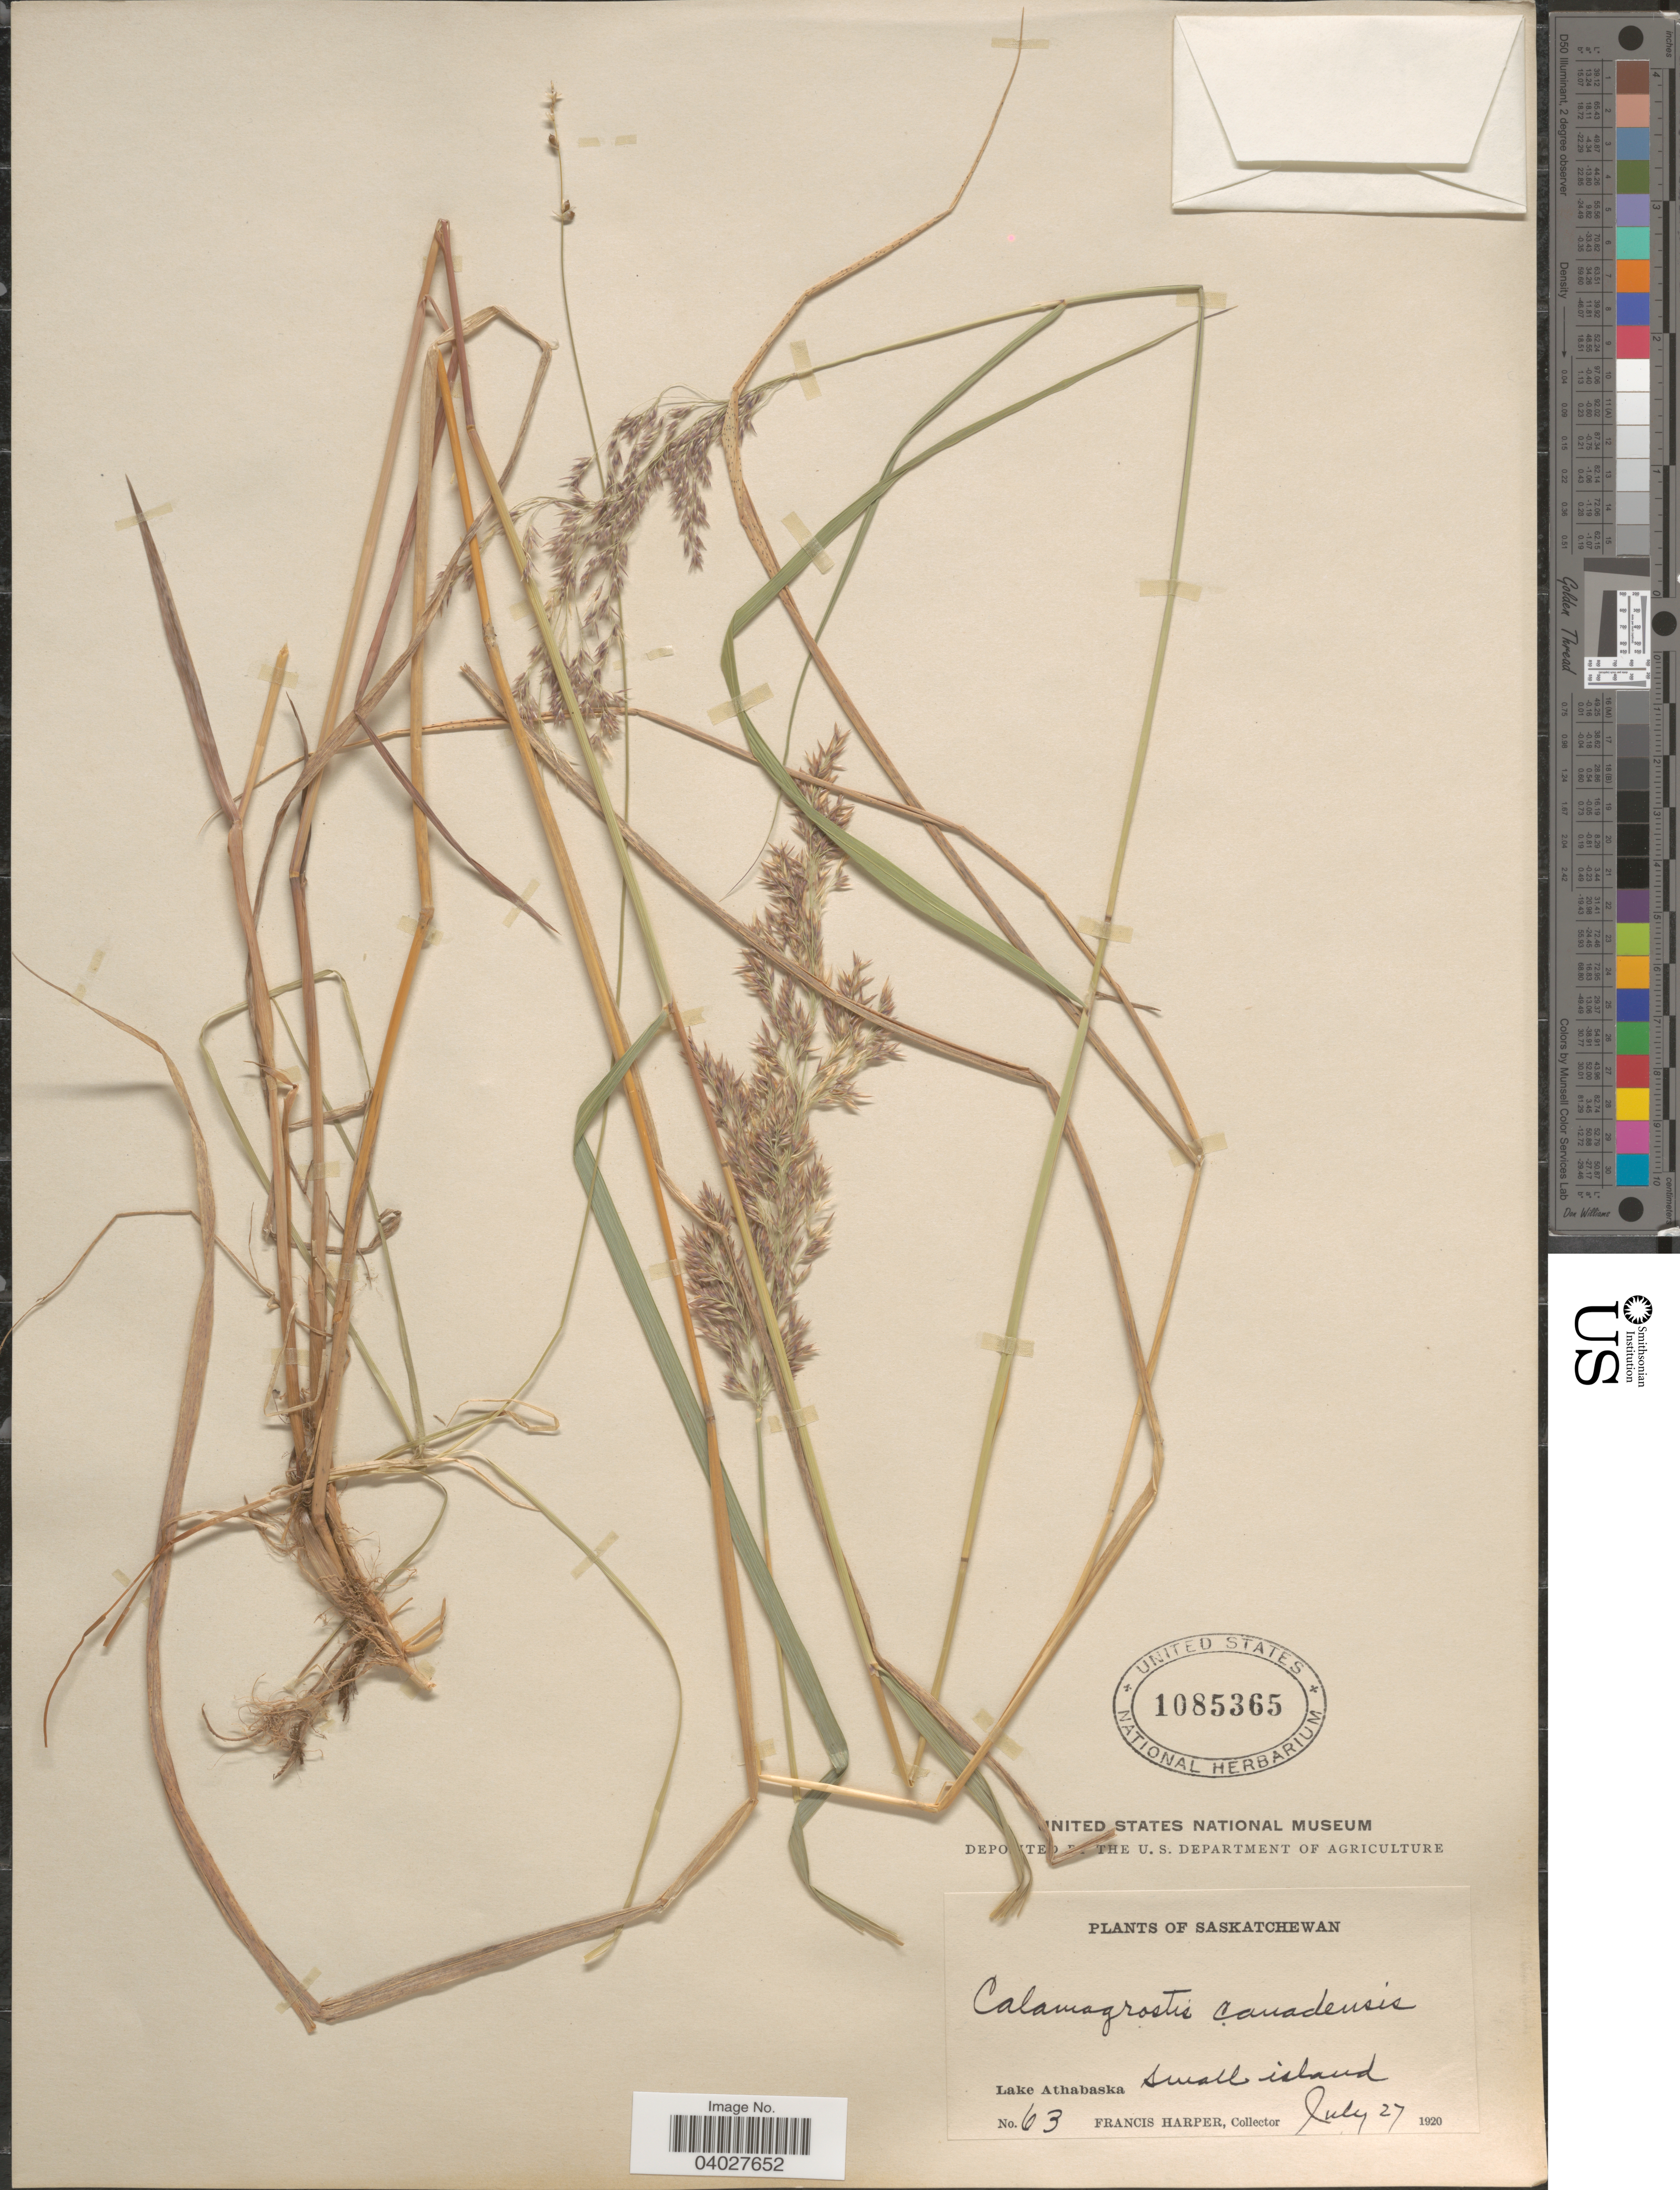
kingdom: Plantae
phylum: Tracheophyta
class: Liliopsida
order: Poales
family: Poaceae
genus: Calamagrostis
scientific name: Calamagrostis canadensis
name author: (Michx.) P. Beauv.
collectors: F. Harper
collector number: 63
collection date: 1920-07-27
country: Canada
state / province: Saskatchewan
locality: Lake Athabaska. Small island.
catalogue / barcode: US 1085365